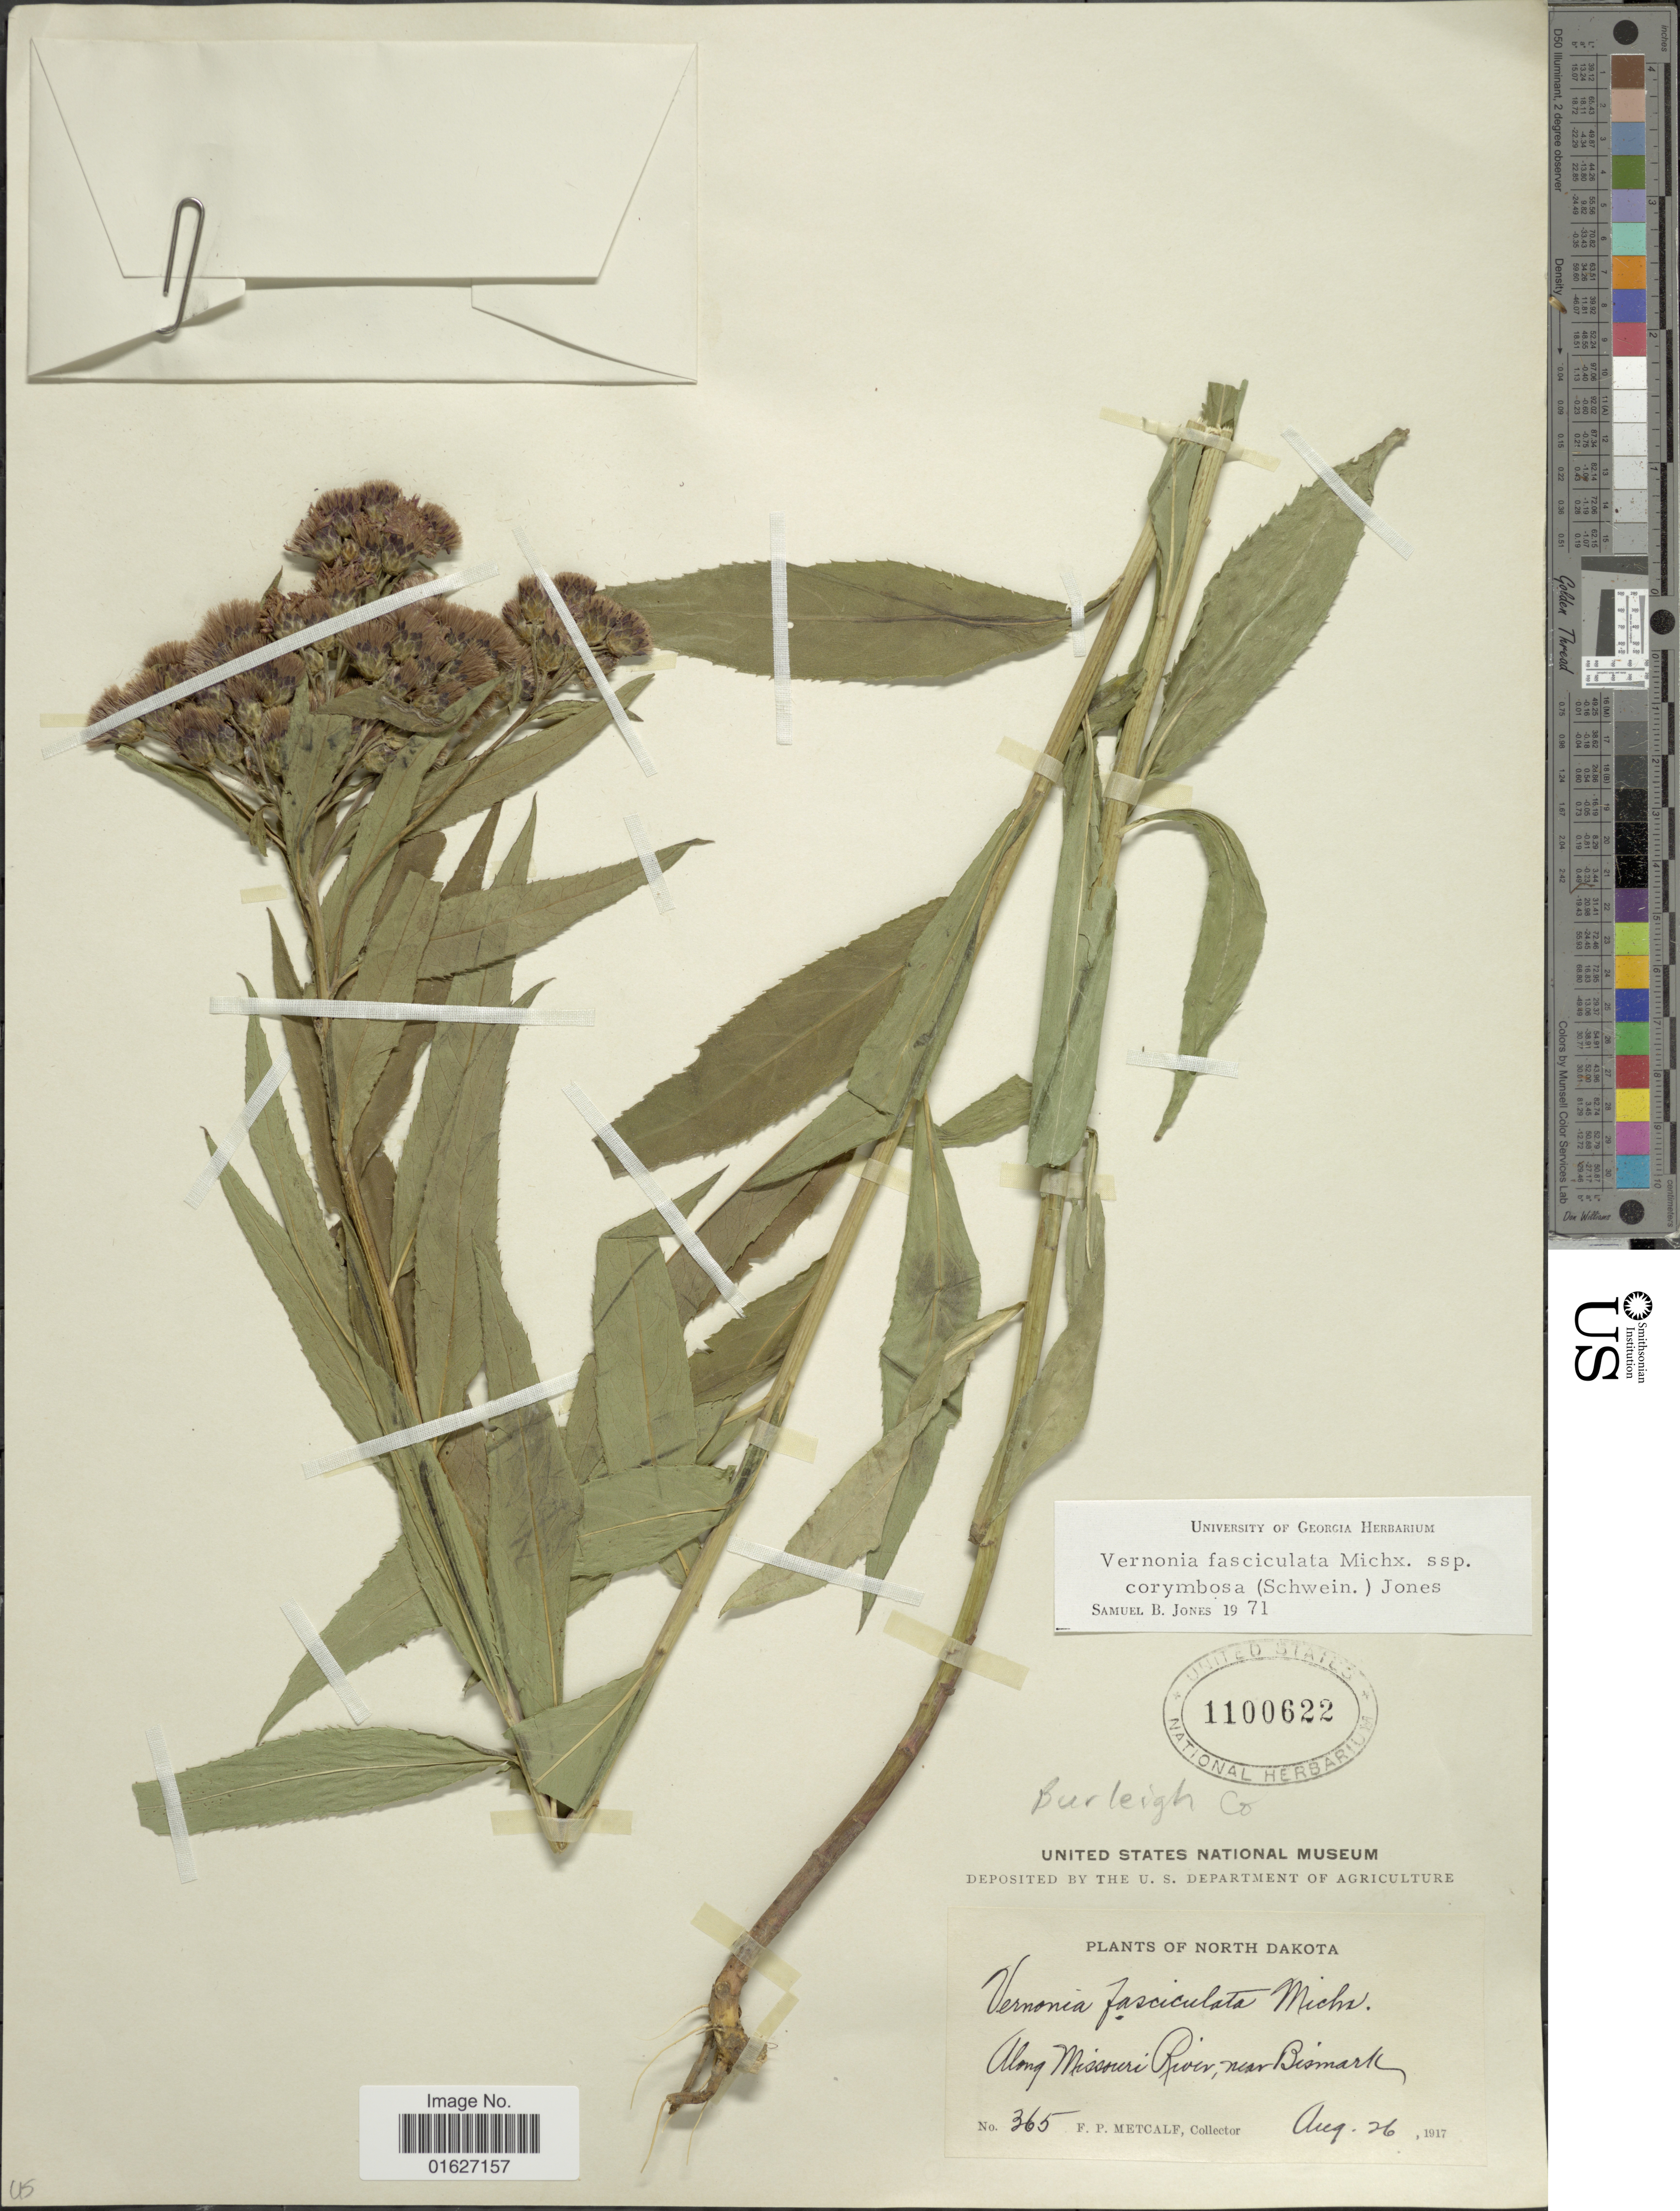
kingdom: Plantae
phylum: Tracheophyta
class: Magnoliopsida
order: Asterales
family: Asteraceae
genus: Vernonia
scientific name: Vernonia fasciculata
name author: Michx.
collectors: F. Metcalf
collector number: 365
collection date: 1917-08-26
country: United States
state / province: North Dakota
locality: Along Missouri River, near Bismark, Burleigh Co.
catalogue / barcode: US 1100622